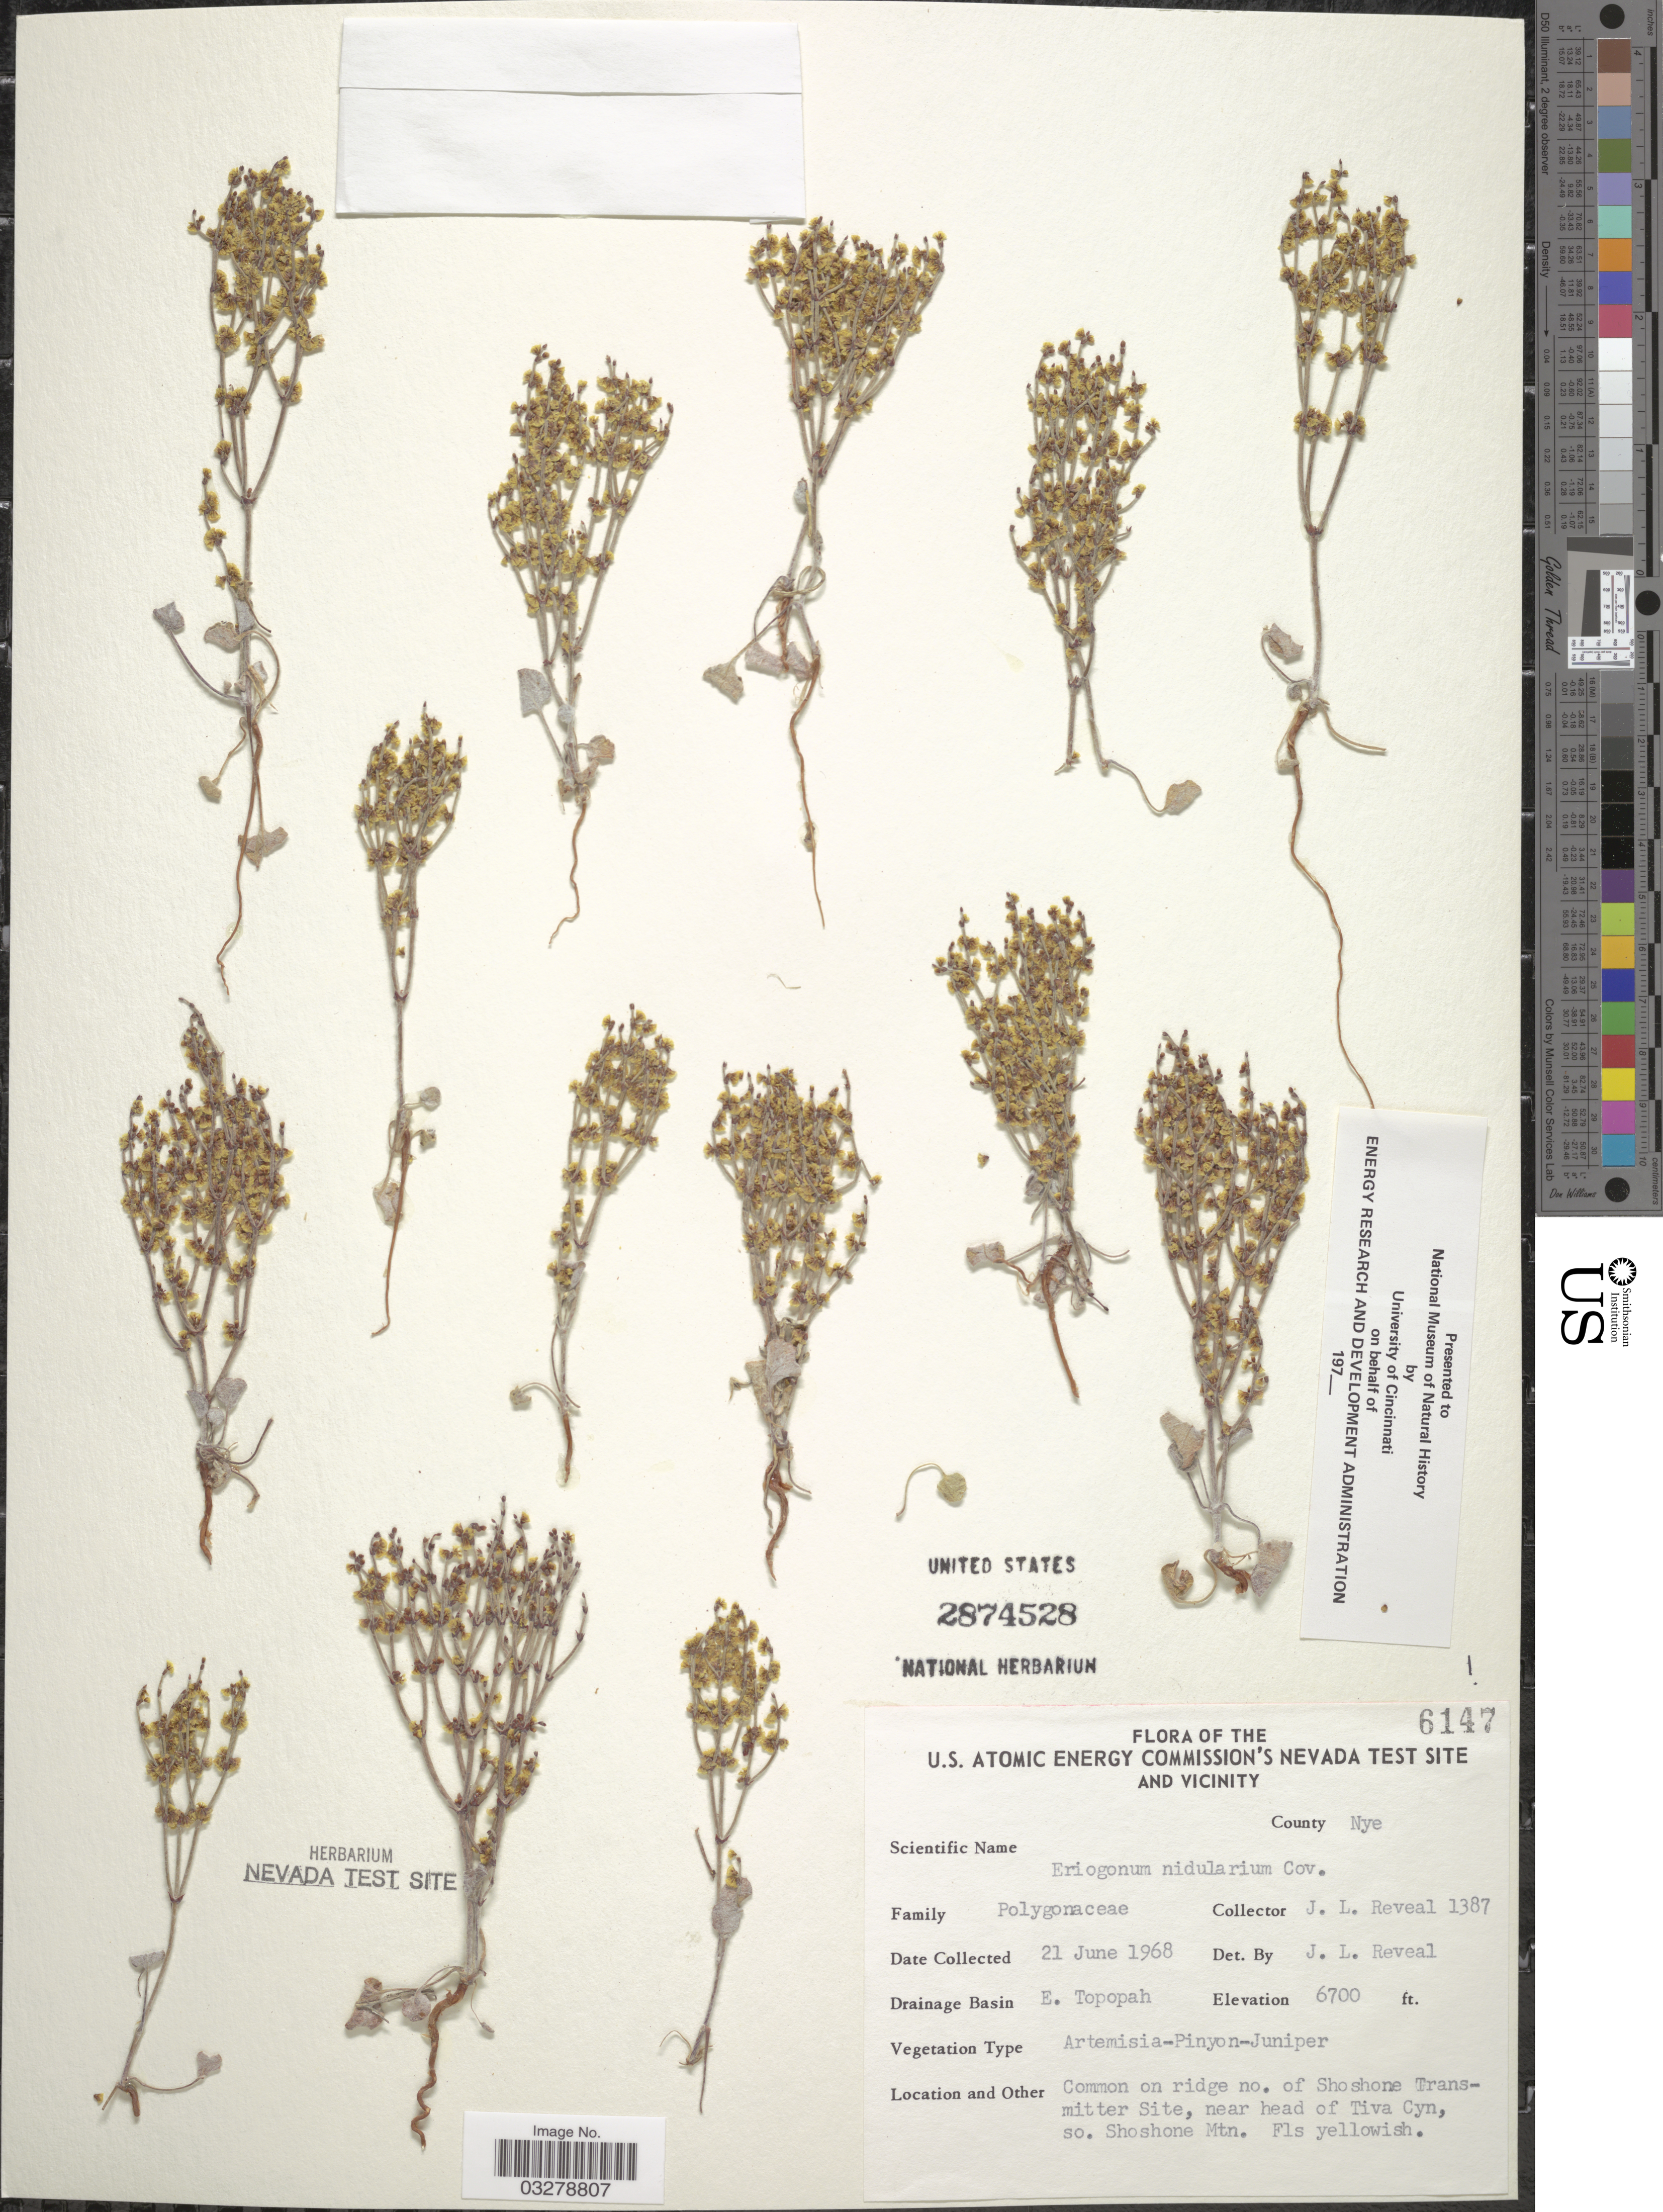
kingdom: Plantae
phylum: Tracheophyta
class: Magnoliopsida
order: Caryophyllales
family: Polygonaceae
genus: Eriogonum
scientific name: Eriogonum nidularium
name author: Coville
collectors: J. L. Reveal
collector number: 1387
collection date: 1968-06-21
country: United States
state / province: Nevada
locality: U.S. Atomic Energy Commission's Nevada Test Site and Vicinity. County Nye. Drainage Basin E. Topopah. On ridge no. of Shoshone Transmitter Site, near head of Tiva Cyn, so. Shoshone Mtn.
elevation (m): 2042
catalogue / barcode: US 2874528